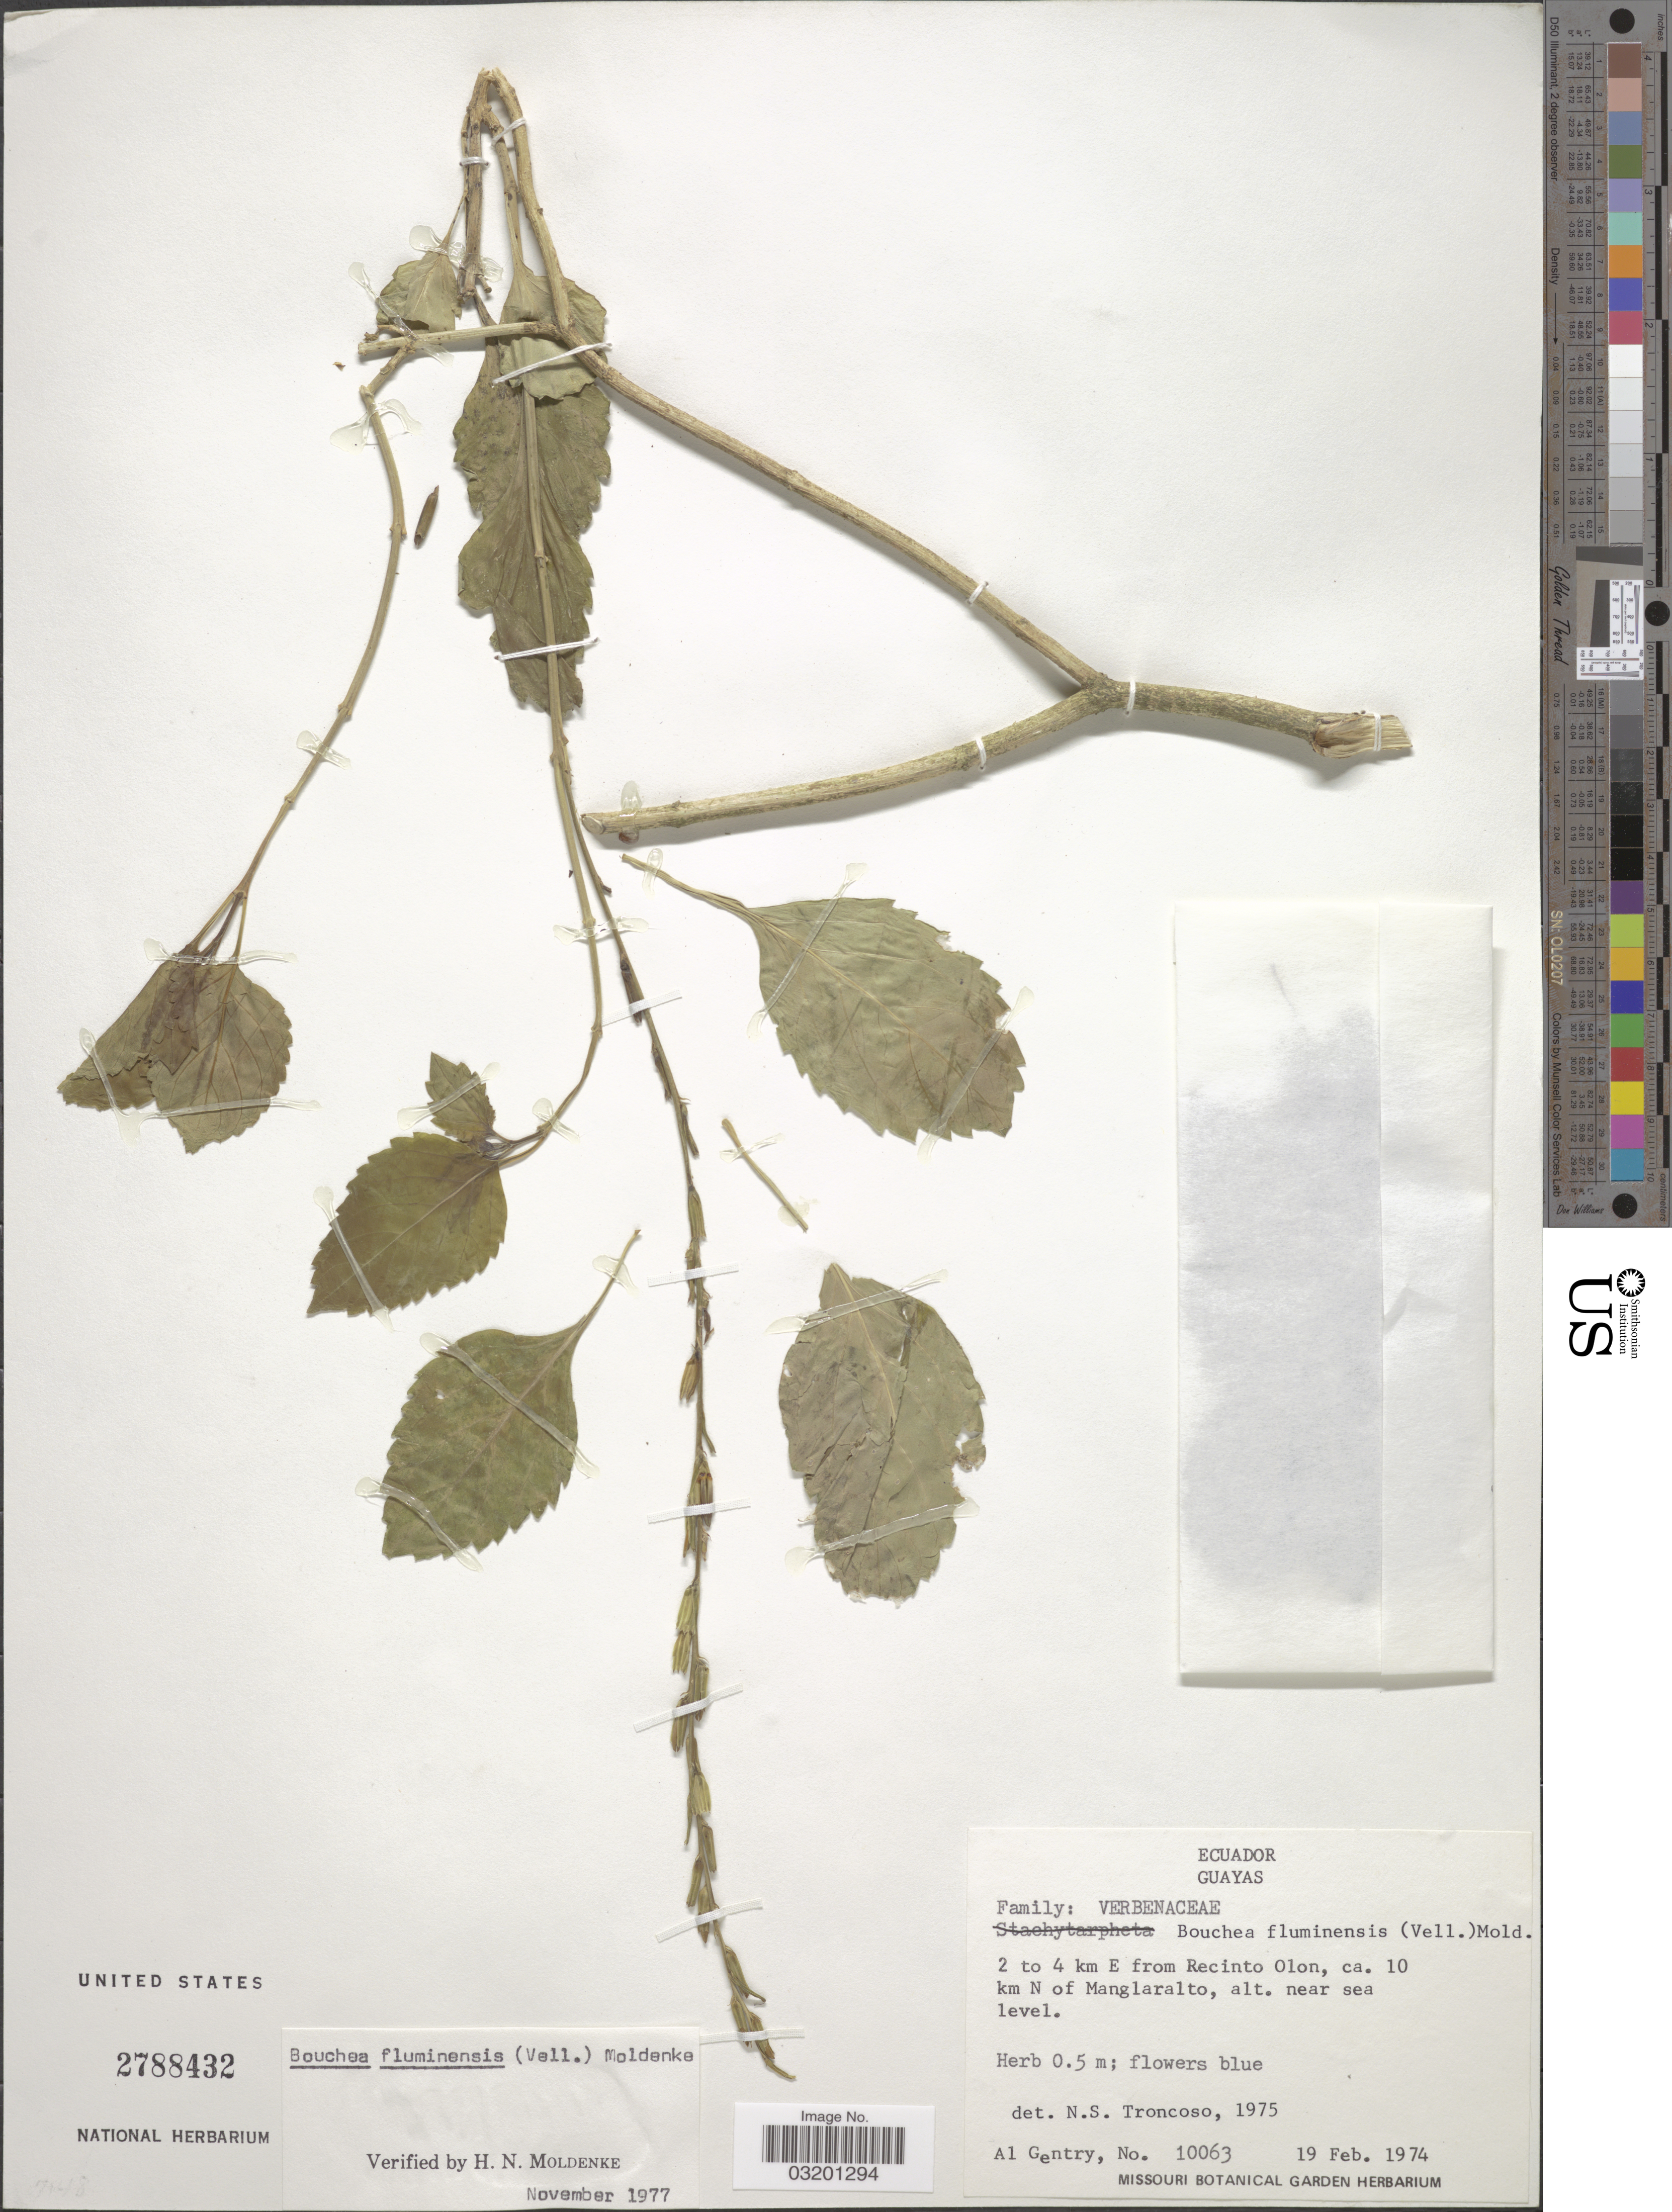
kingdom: Plantae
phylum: Tracheophyta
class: Magnoliopsida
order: Lamiales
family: Verbenaceae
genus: Bouchea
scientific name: Bouchea fluminensis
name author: (Vell.) Moldenke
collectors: A. H. Gentry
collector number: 10063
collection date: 1974-02-19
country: Ecuador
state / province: Guayas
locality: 2 to 4 km E from Recinto Olon, ca. 10 km N of Manglaralto.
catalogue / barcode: US 2788432